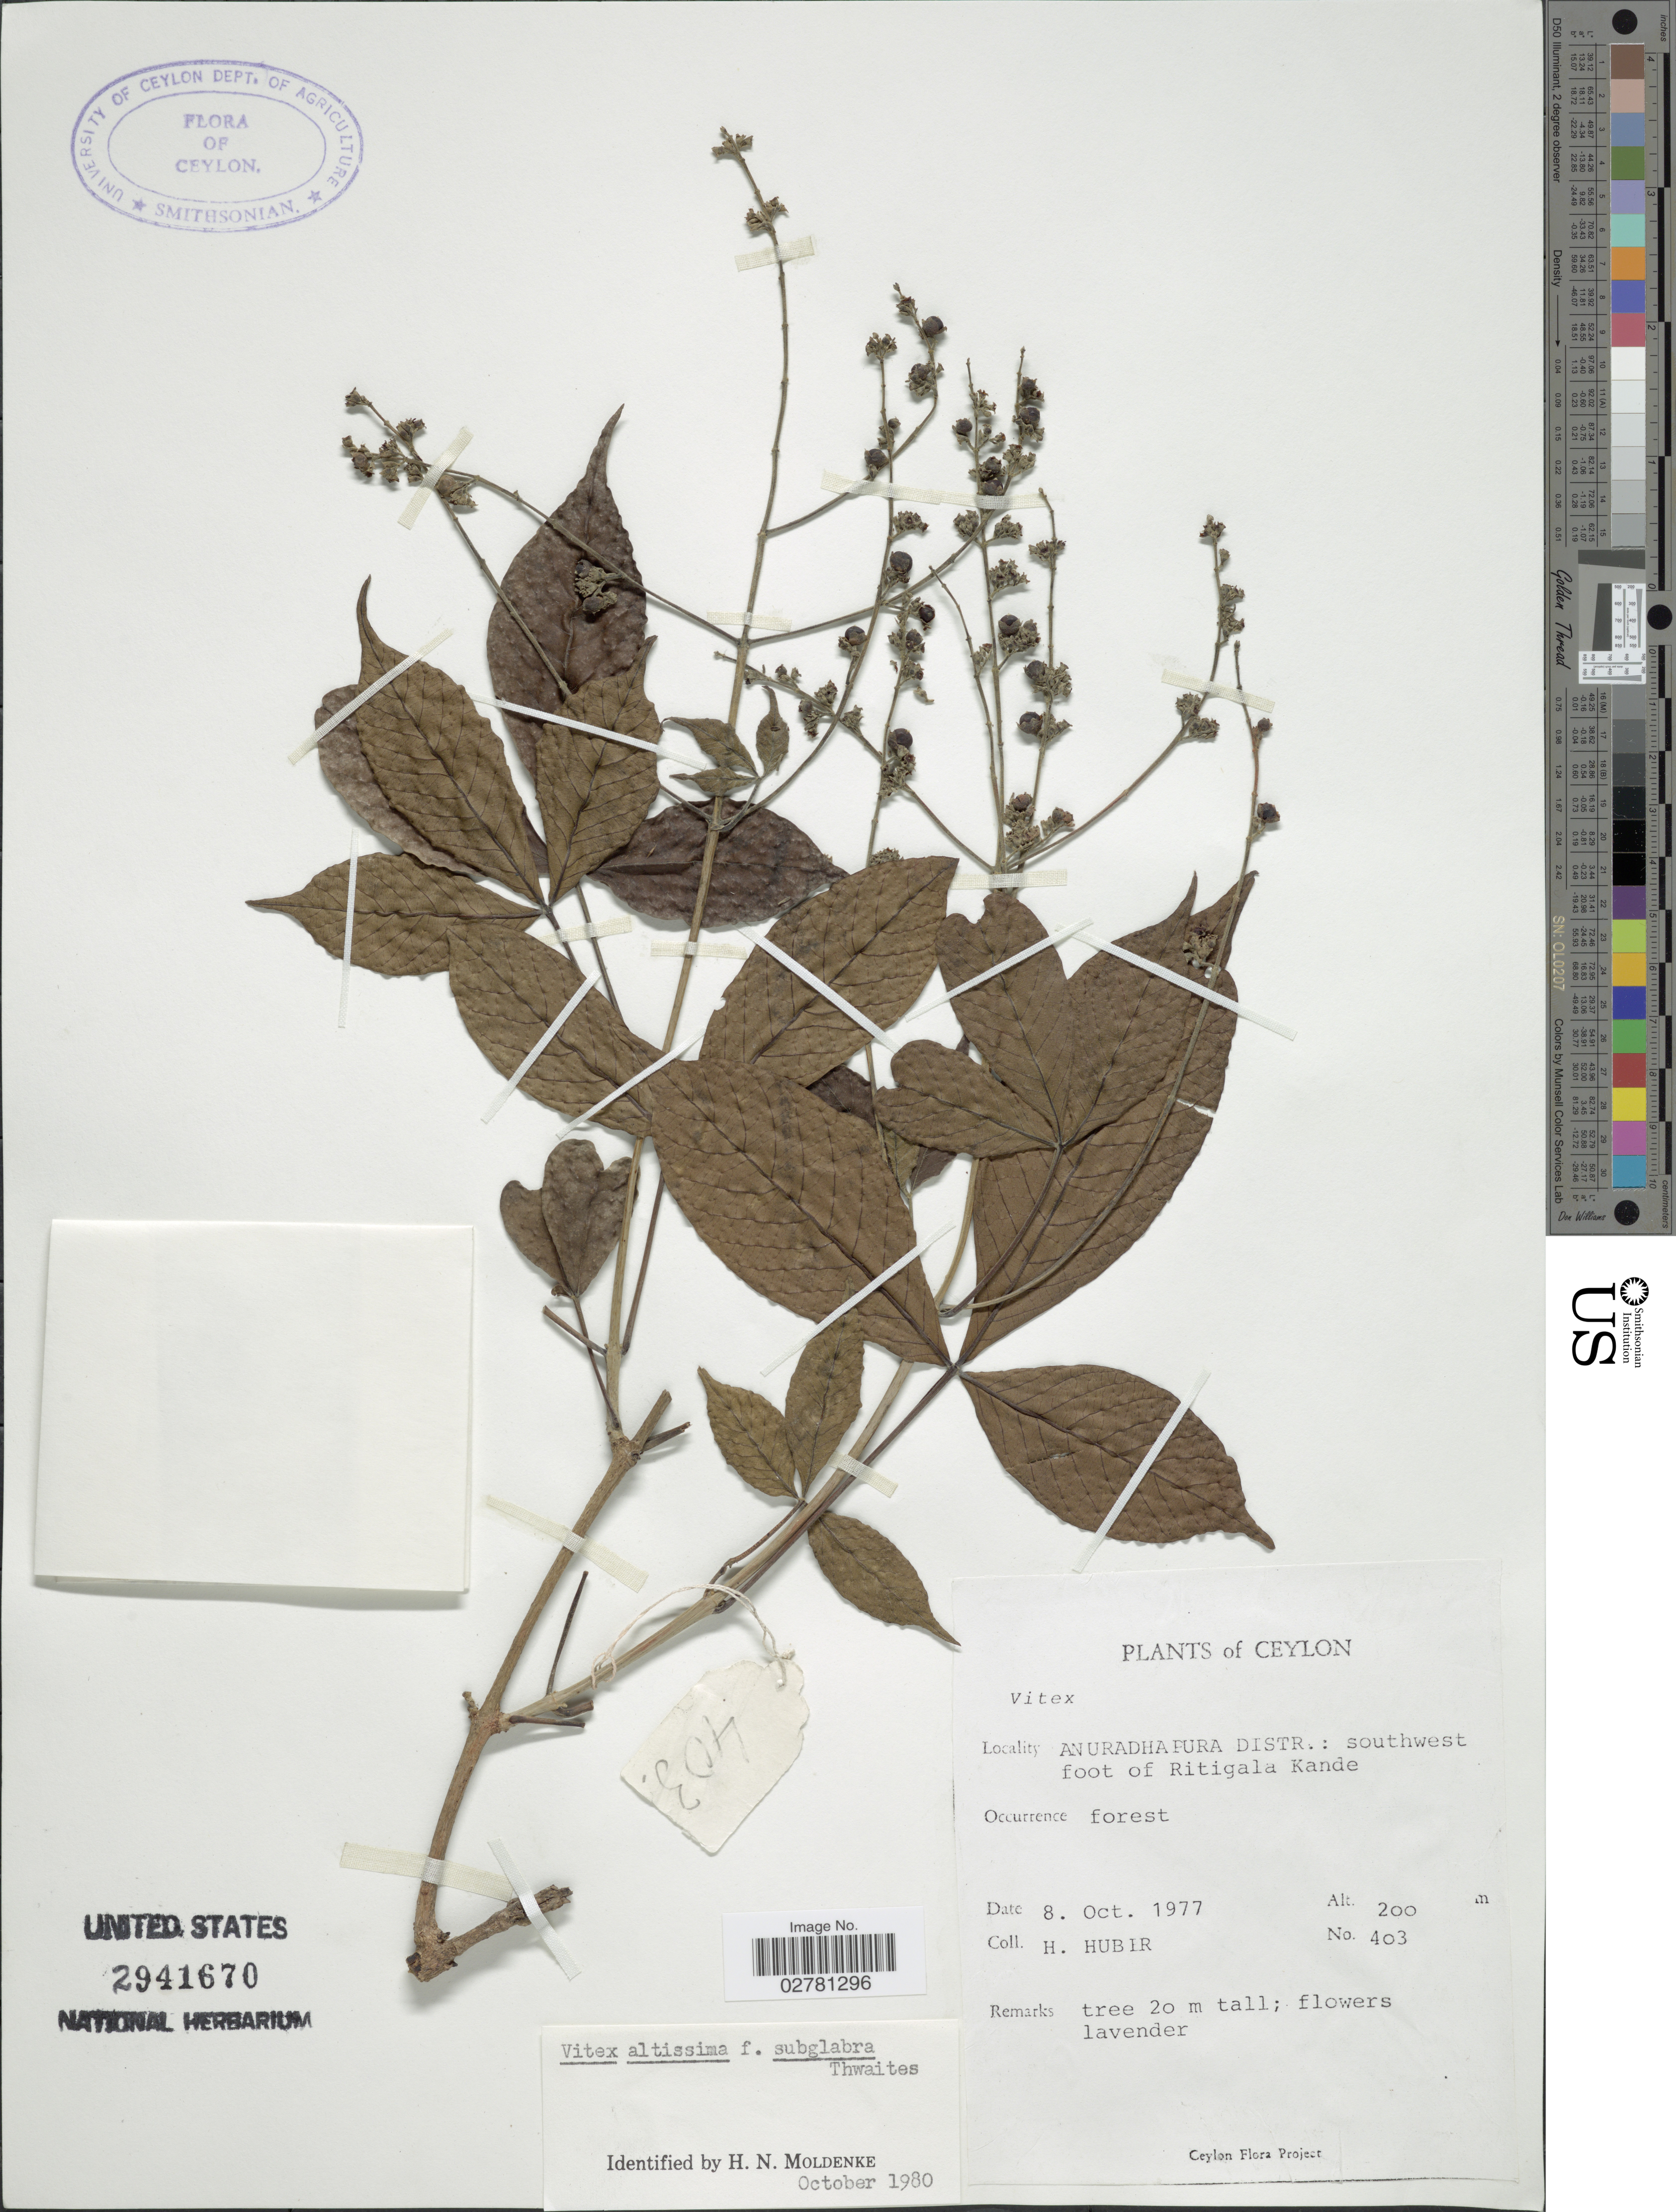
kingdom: Plantae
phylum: Tracheophyta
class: Magnoliopsida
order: Lamiales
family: Lamiaceae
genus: Vitex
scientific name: Vitex altissima f. subglabra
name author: C.B. Clarke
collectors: H. Huber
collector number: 403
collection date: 1977-10-08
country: Sri Lanka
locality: Ceylon. Anuradha Distr.: southwest foot of Ritigala Kande.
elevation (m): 200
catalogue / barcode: US 2941670